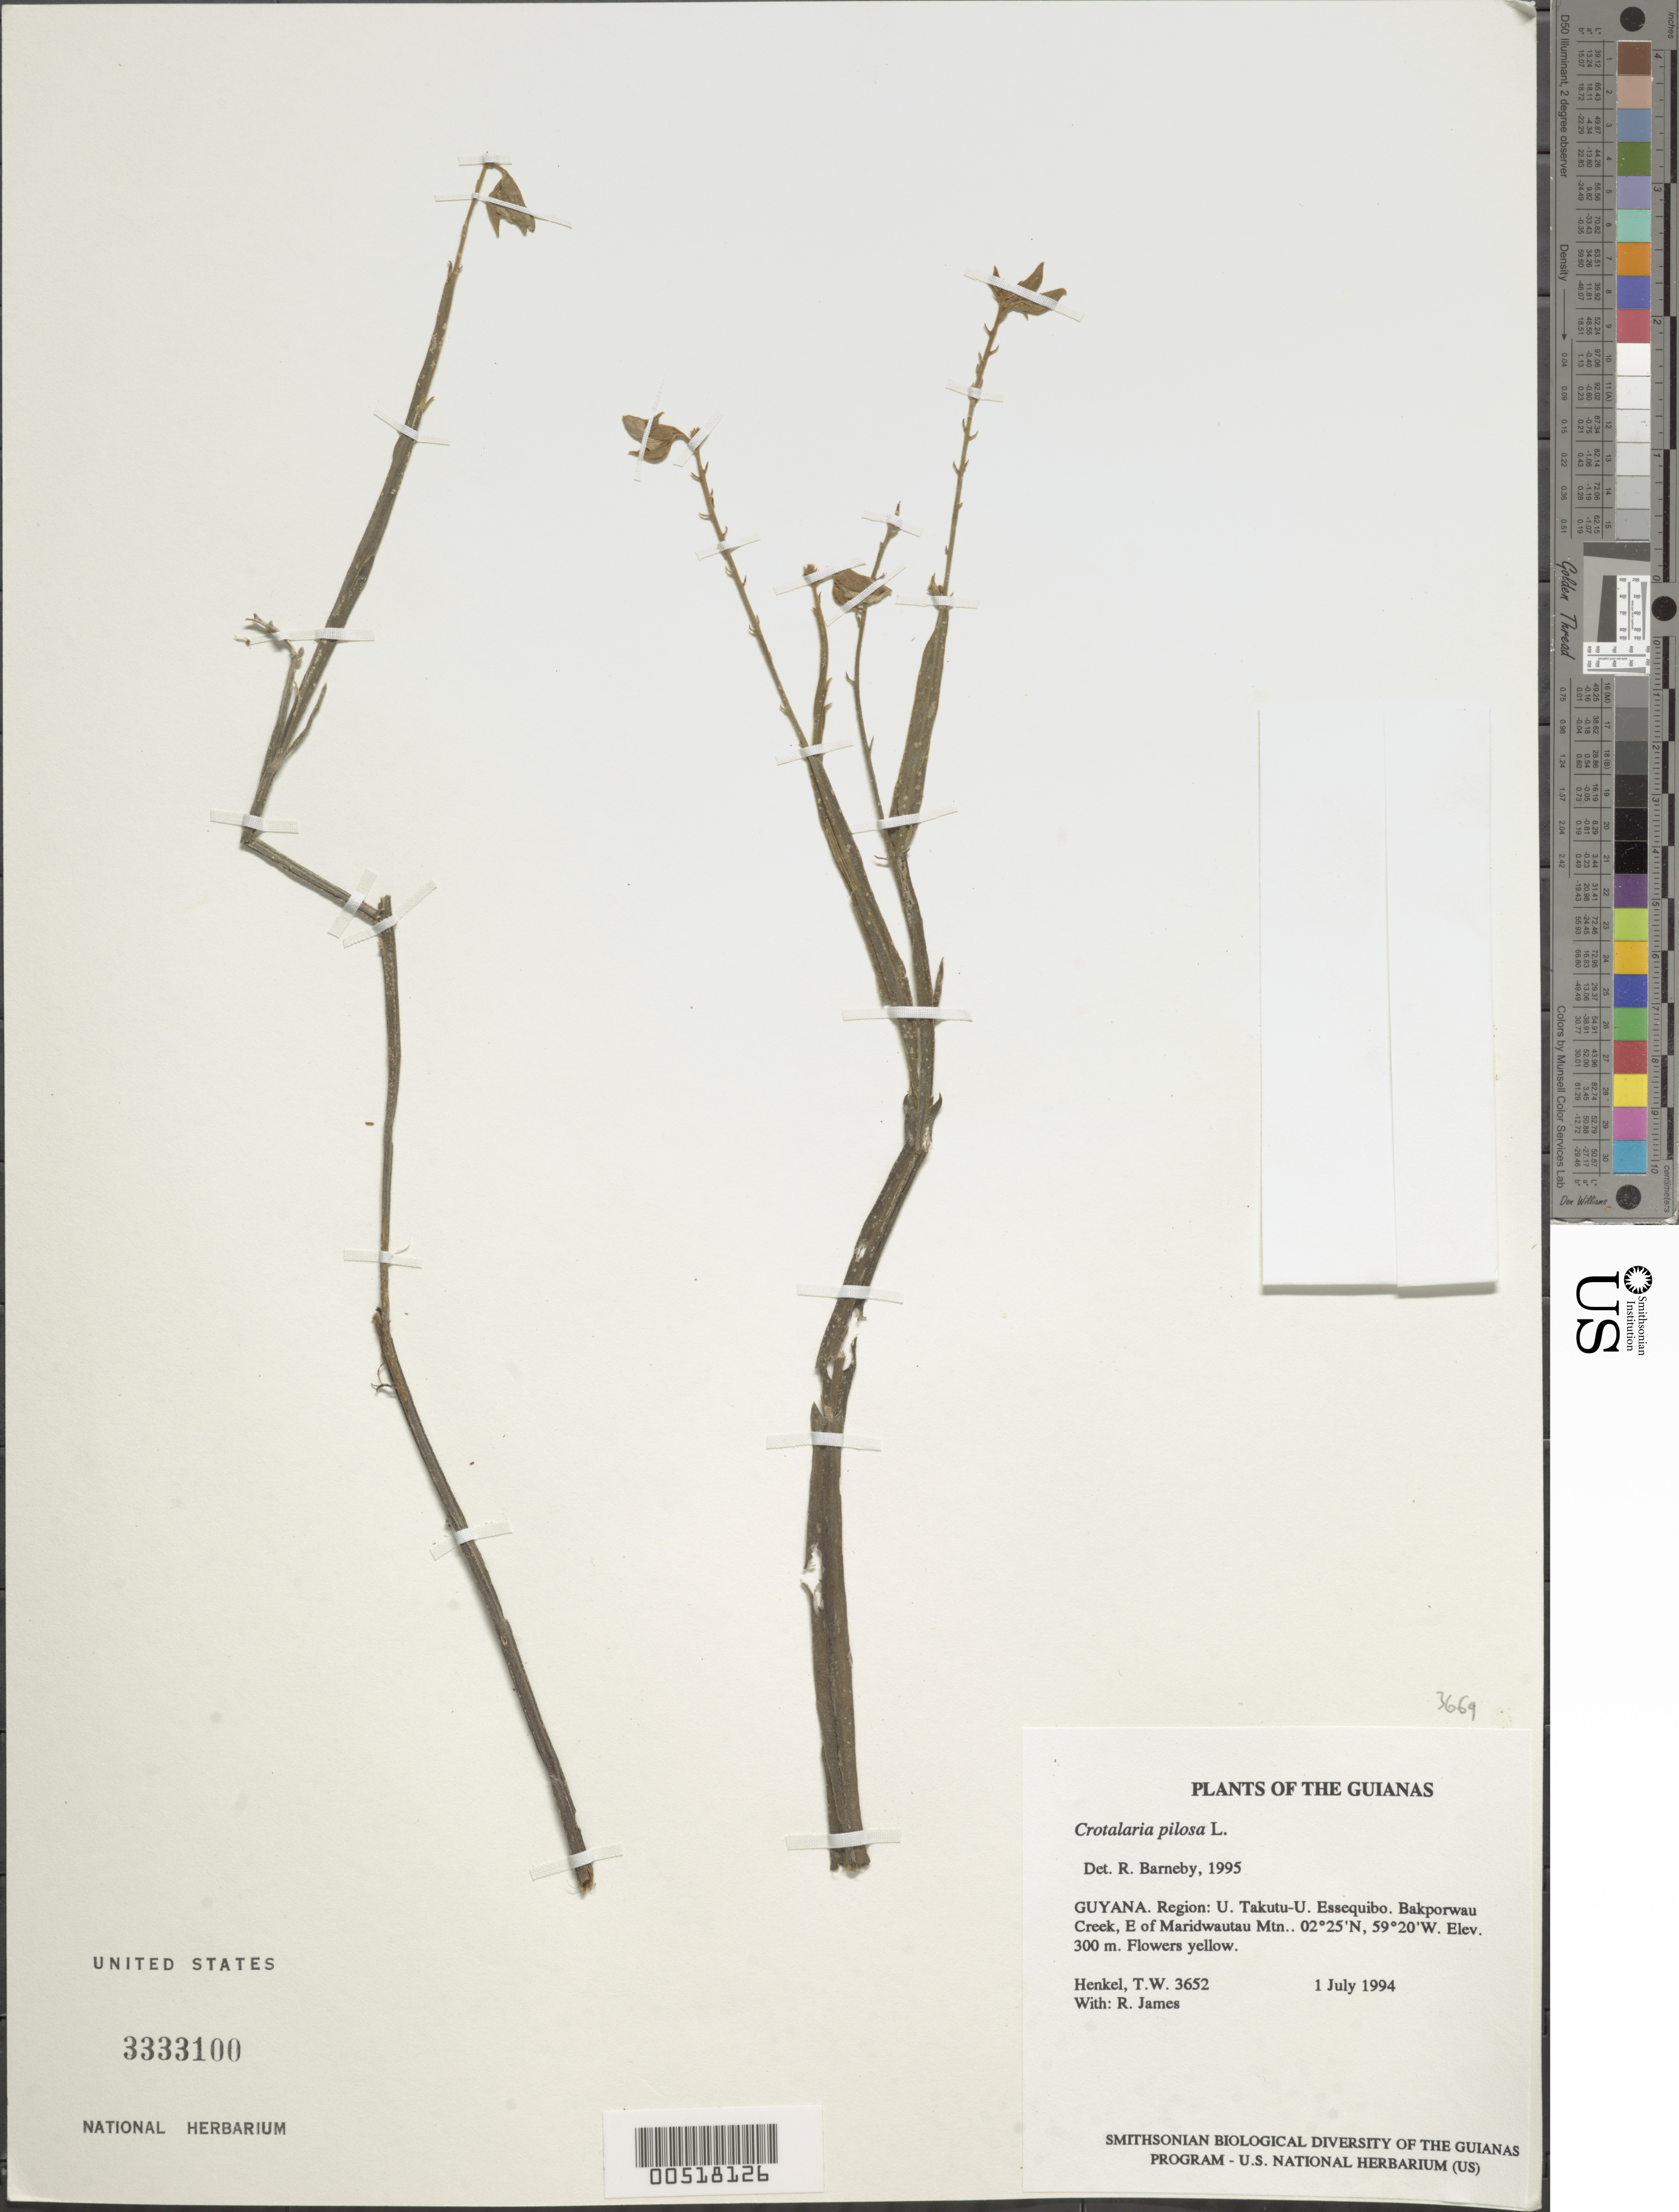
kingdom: Plantae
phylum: Tracheophyta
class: Magnoliopsida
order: Fabales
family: Fabaceae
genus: Crotalaria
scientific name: Crotalaria pilosa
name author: Mill.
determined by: Barneby, Rupert C., (NY)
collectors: T. Henkel & R. James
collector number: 3652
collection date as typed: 1 January 1994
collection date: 1994-01-01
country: Guyana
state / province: U. Takutu-U. Essequibo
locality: Bakporwau Creek, E of Maridwautau Mtn.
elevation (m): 300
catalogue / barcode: US 3333100